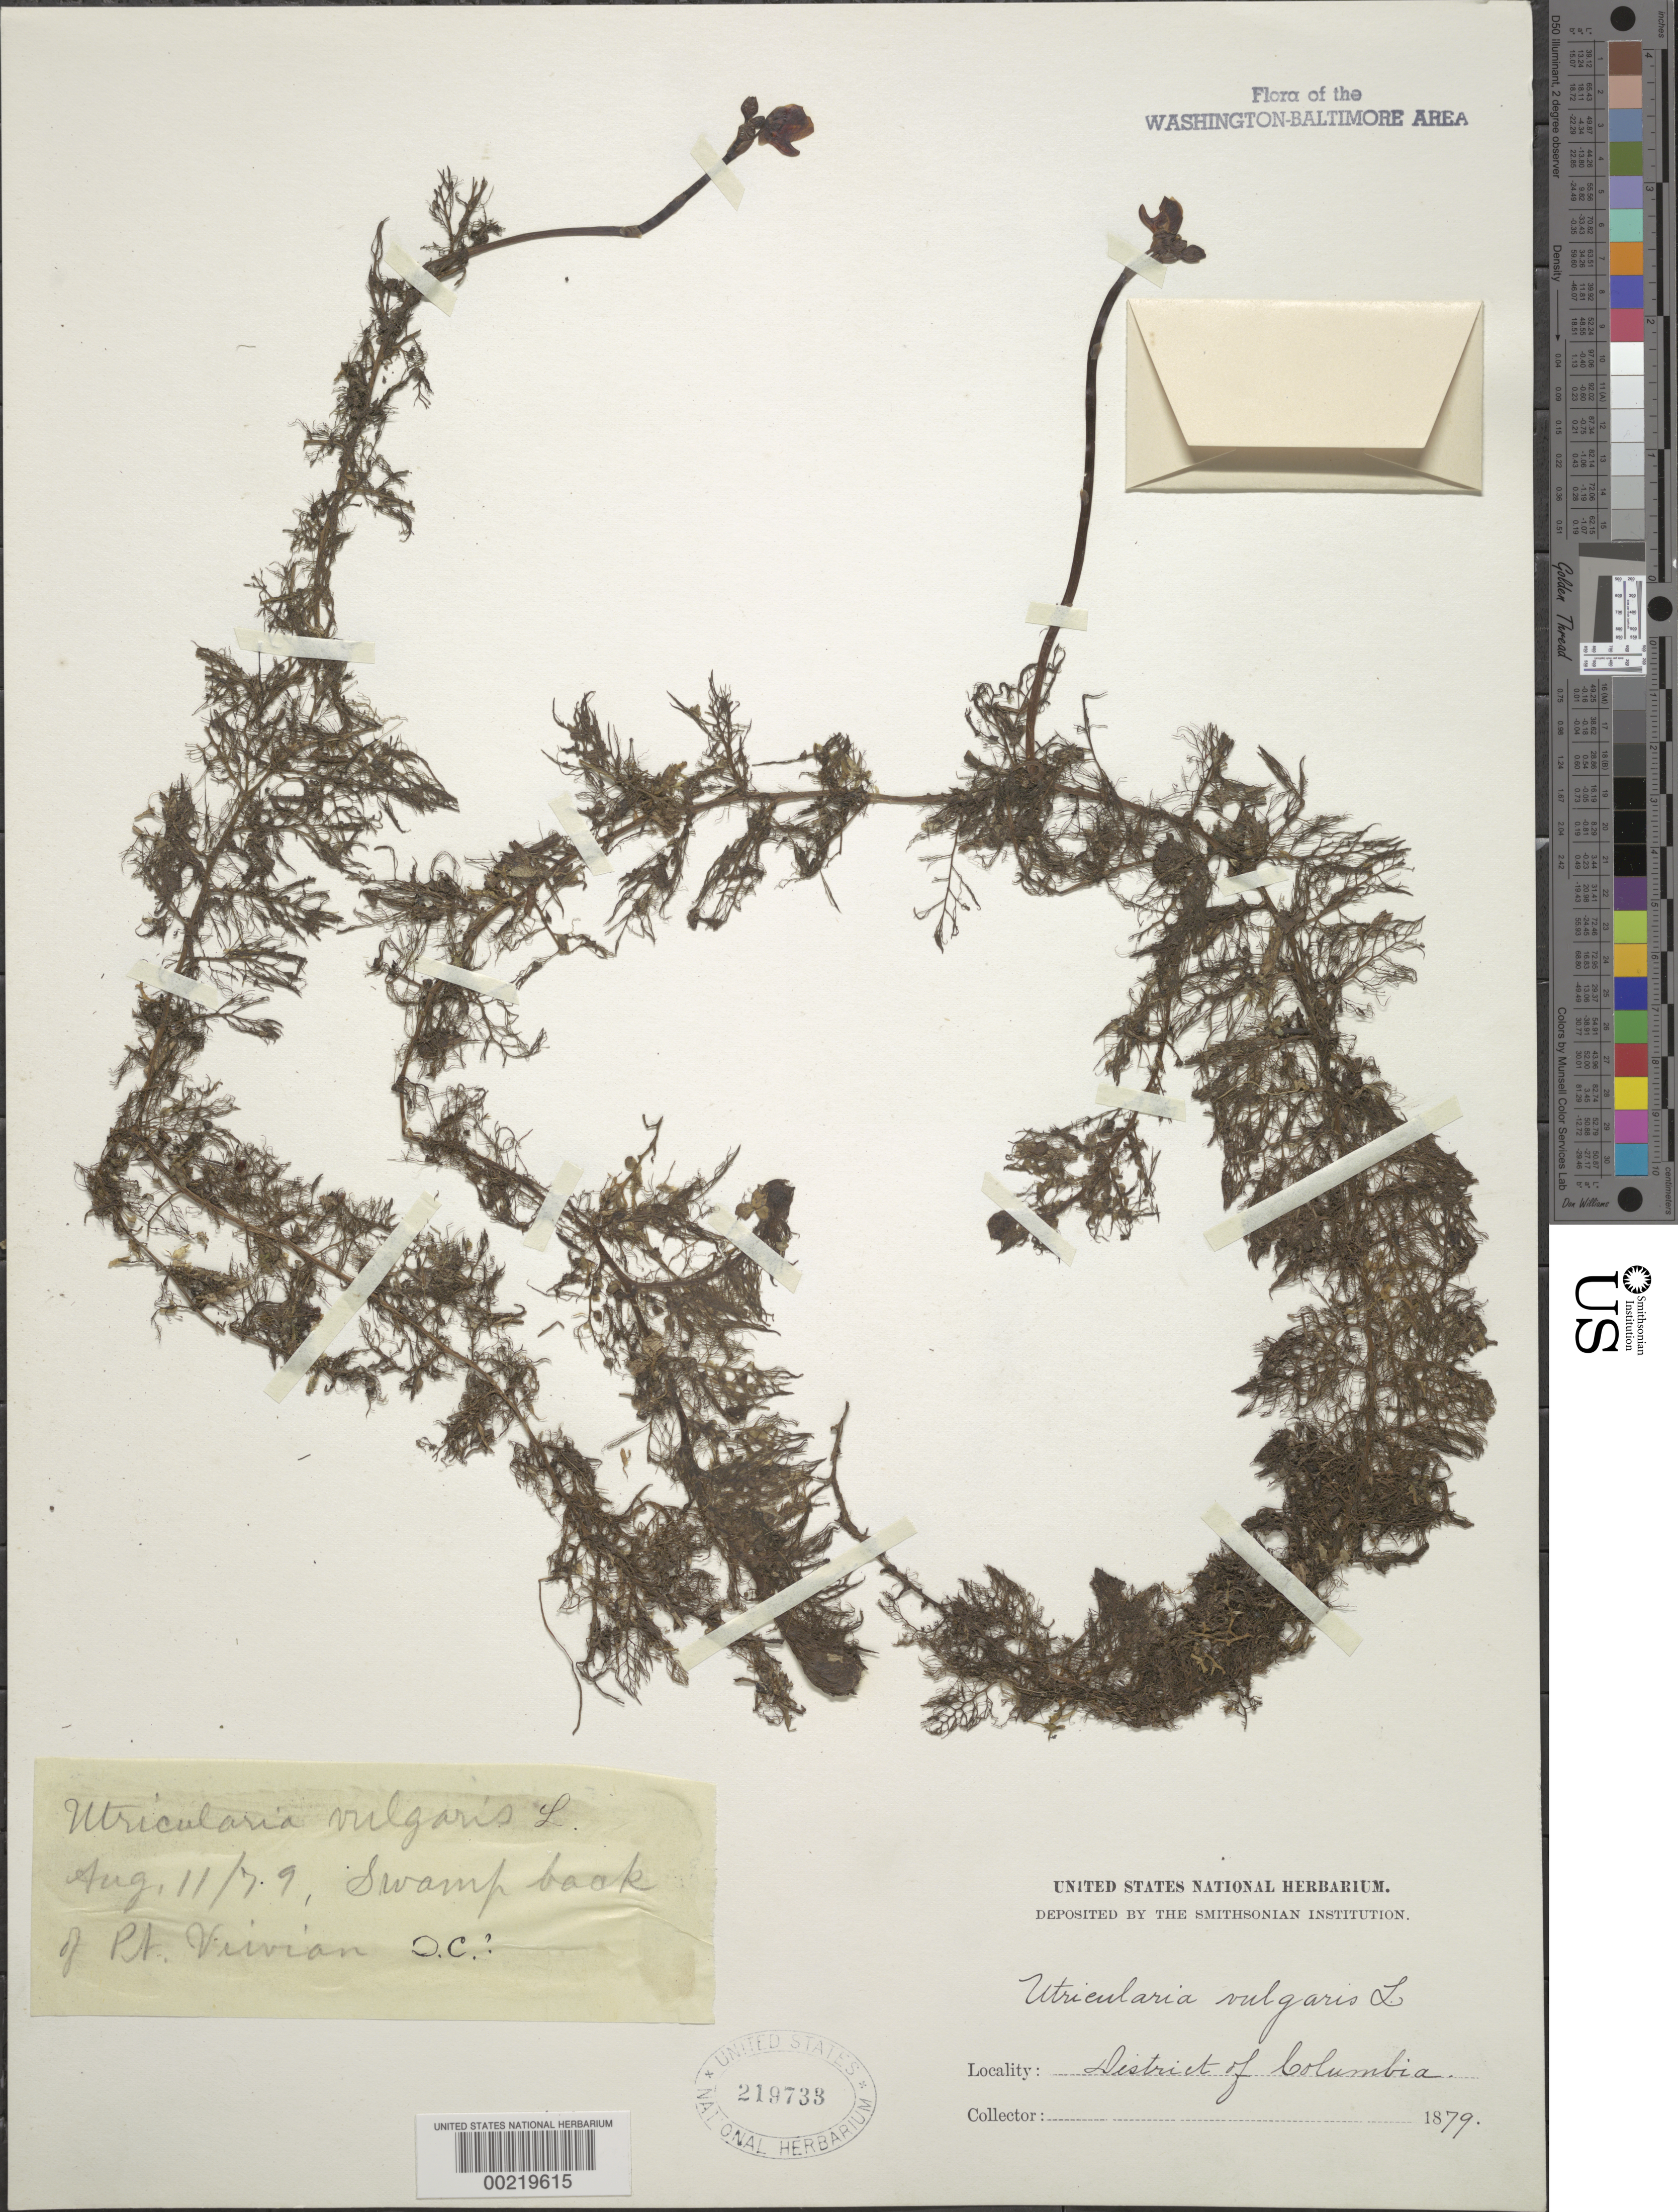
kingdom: Plantae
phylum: Tracheophyta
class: Magnoliopsida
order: Lamiales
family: Lentibulariaceae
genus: Utricularia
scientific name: Utricularia vulgaris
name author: L.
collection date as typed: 11 Aug 1879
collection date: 1879-08-11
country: United States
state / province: District of Columbia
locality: Back of Point Vivian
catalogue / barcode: US 219733